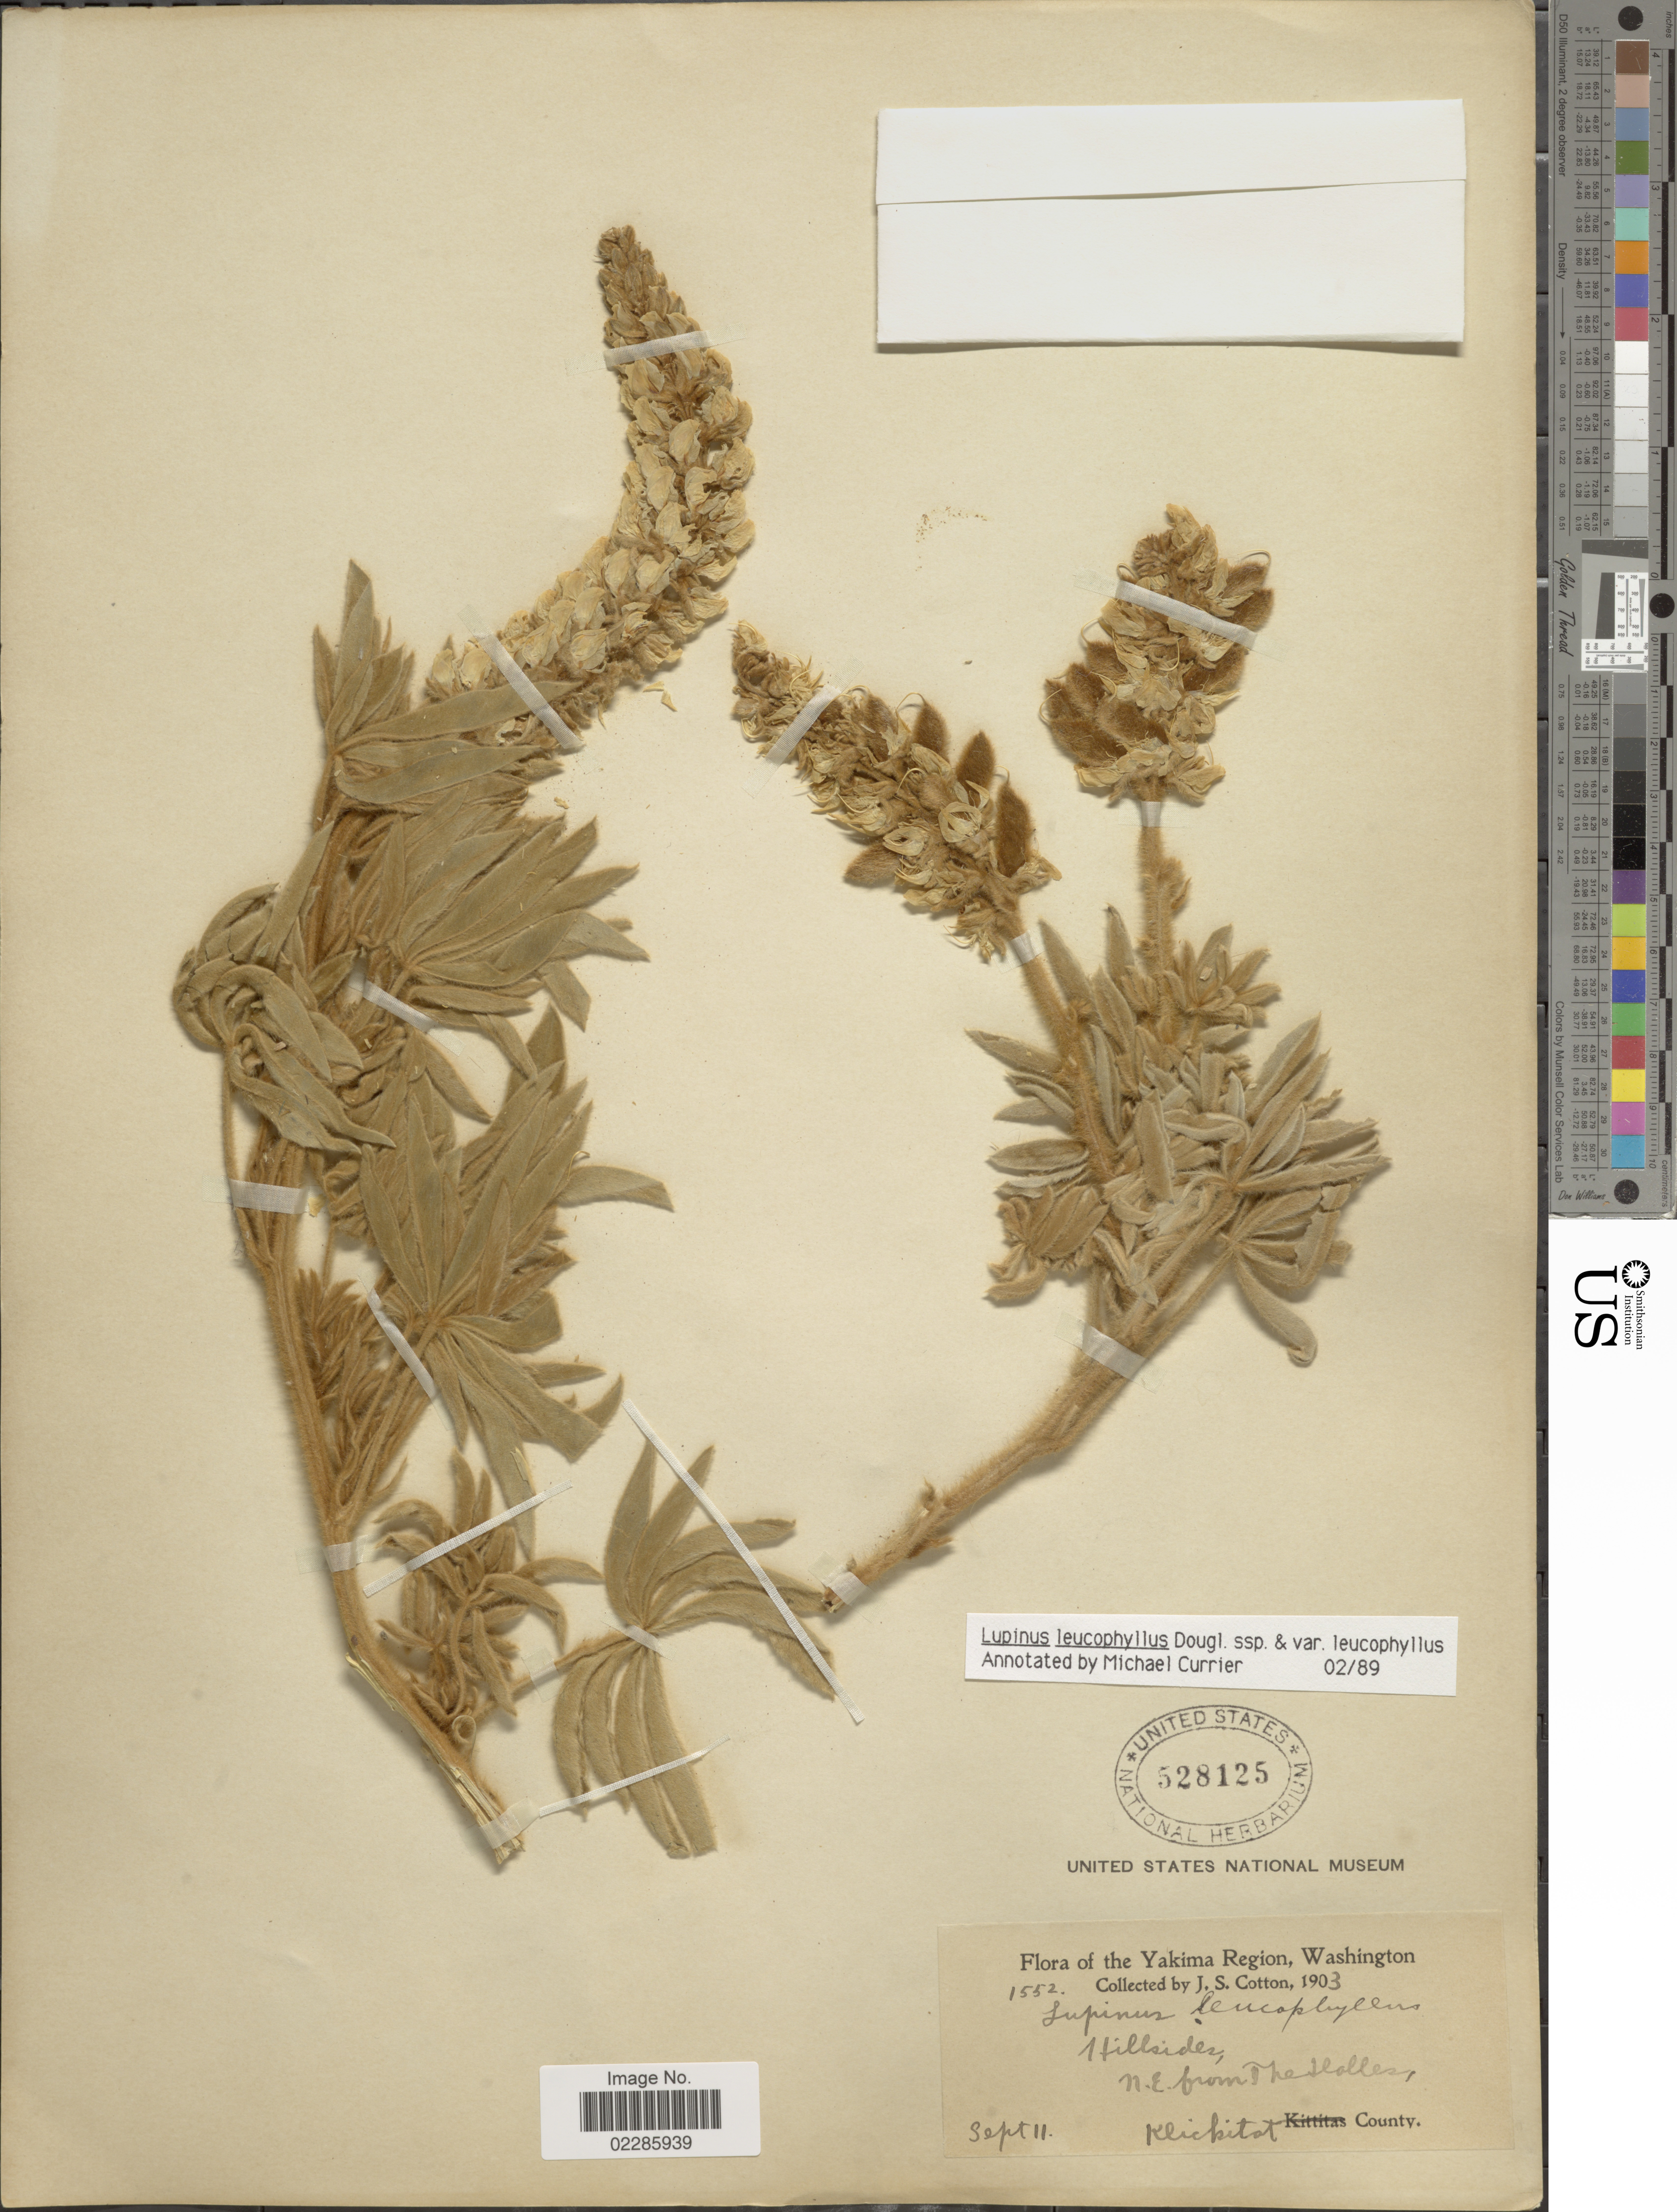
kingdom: Plantae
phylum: Tracheophyta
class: Magnoliopsida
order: Fabales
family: Fabaceae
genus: Lupinus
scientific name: Lupinus leucophyllus var. leucophyllus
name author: Douglas ex Lindl.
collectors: J. S. Cotton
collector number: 1552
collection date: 1903-09-11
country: United States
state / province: Washington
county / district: Klickitat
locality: The Yakima Region, Hillsides, N.E. from The Holes, Klickitat County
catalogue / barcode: US 528125